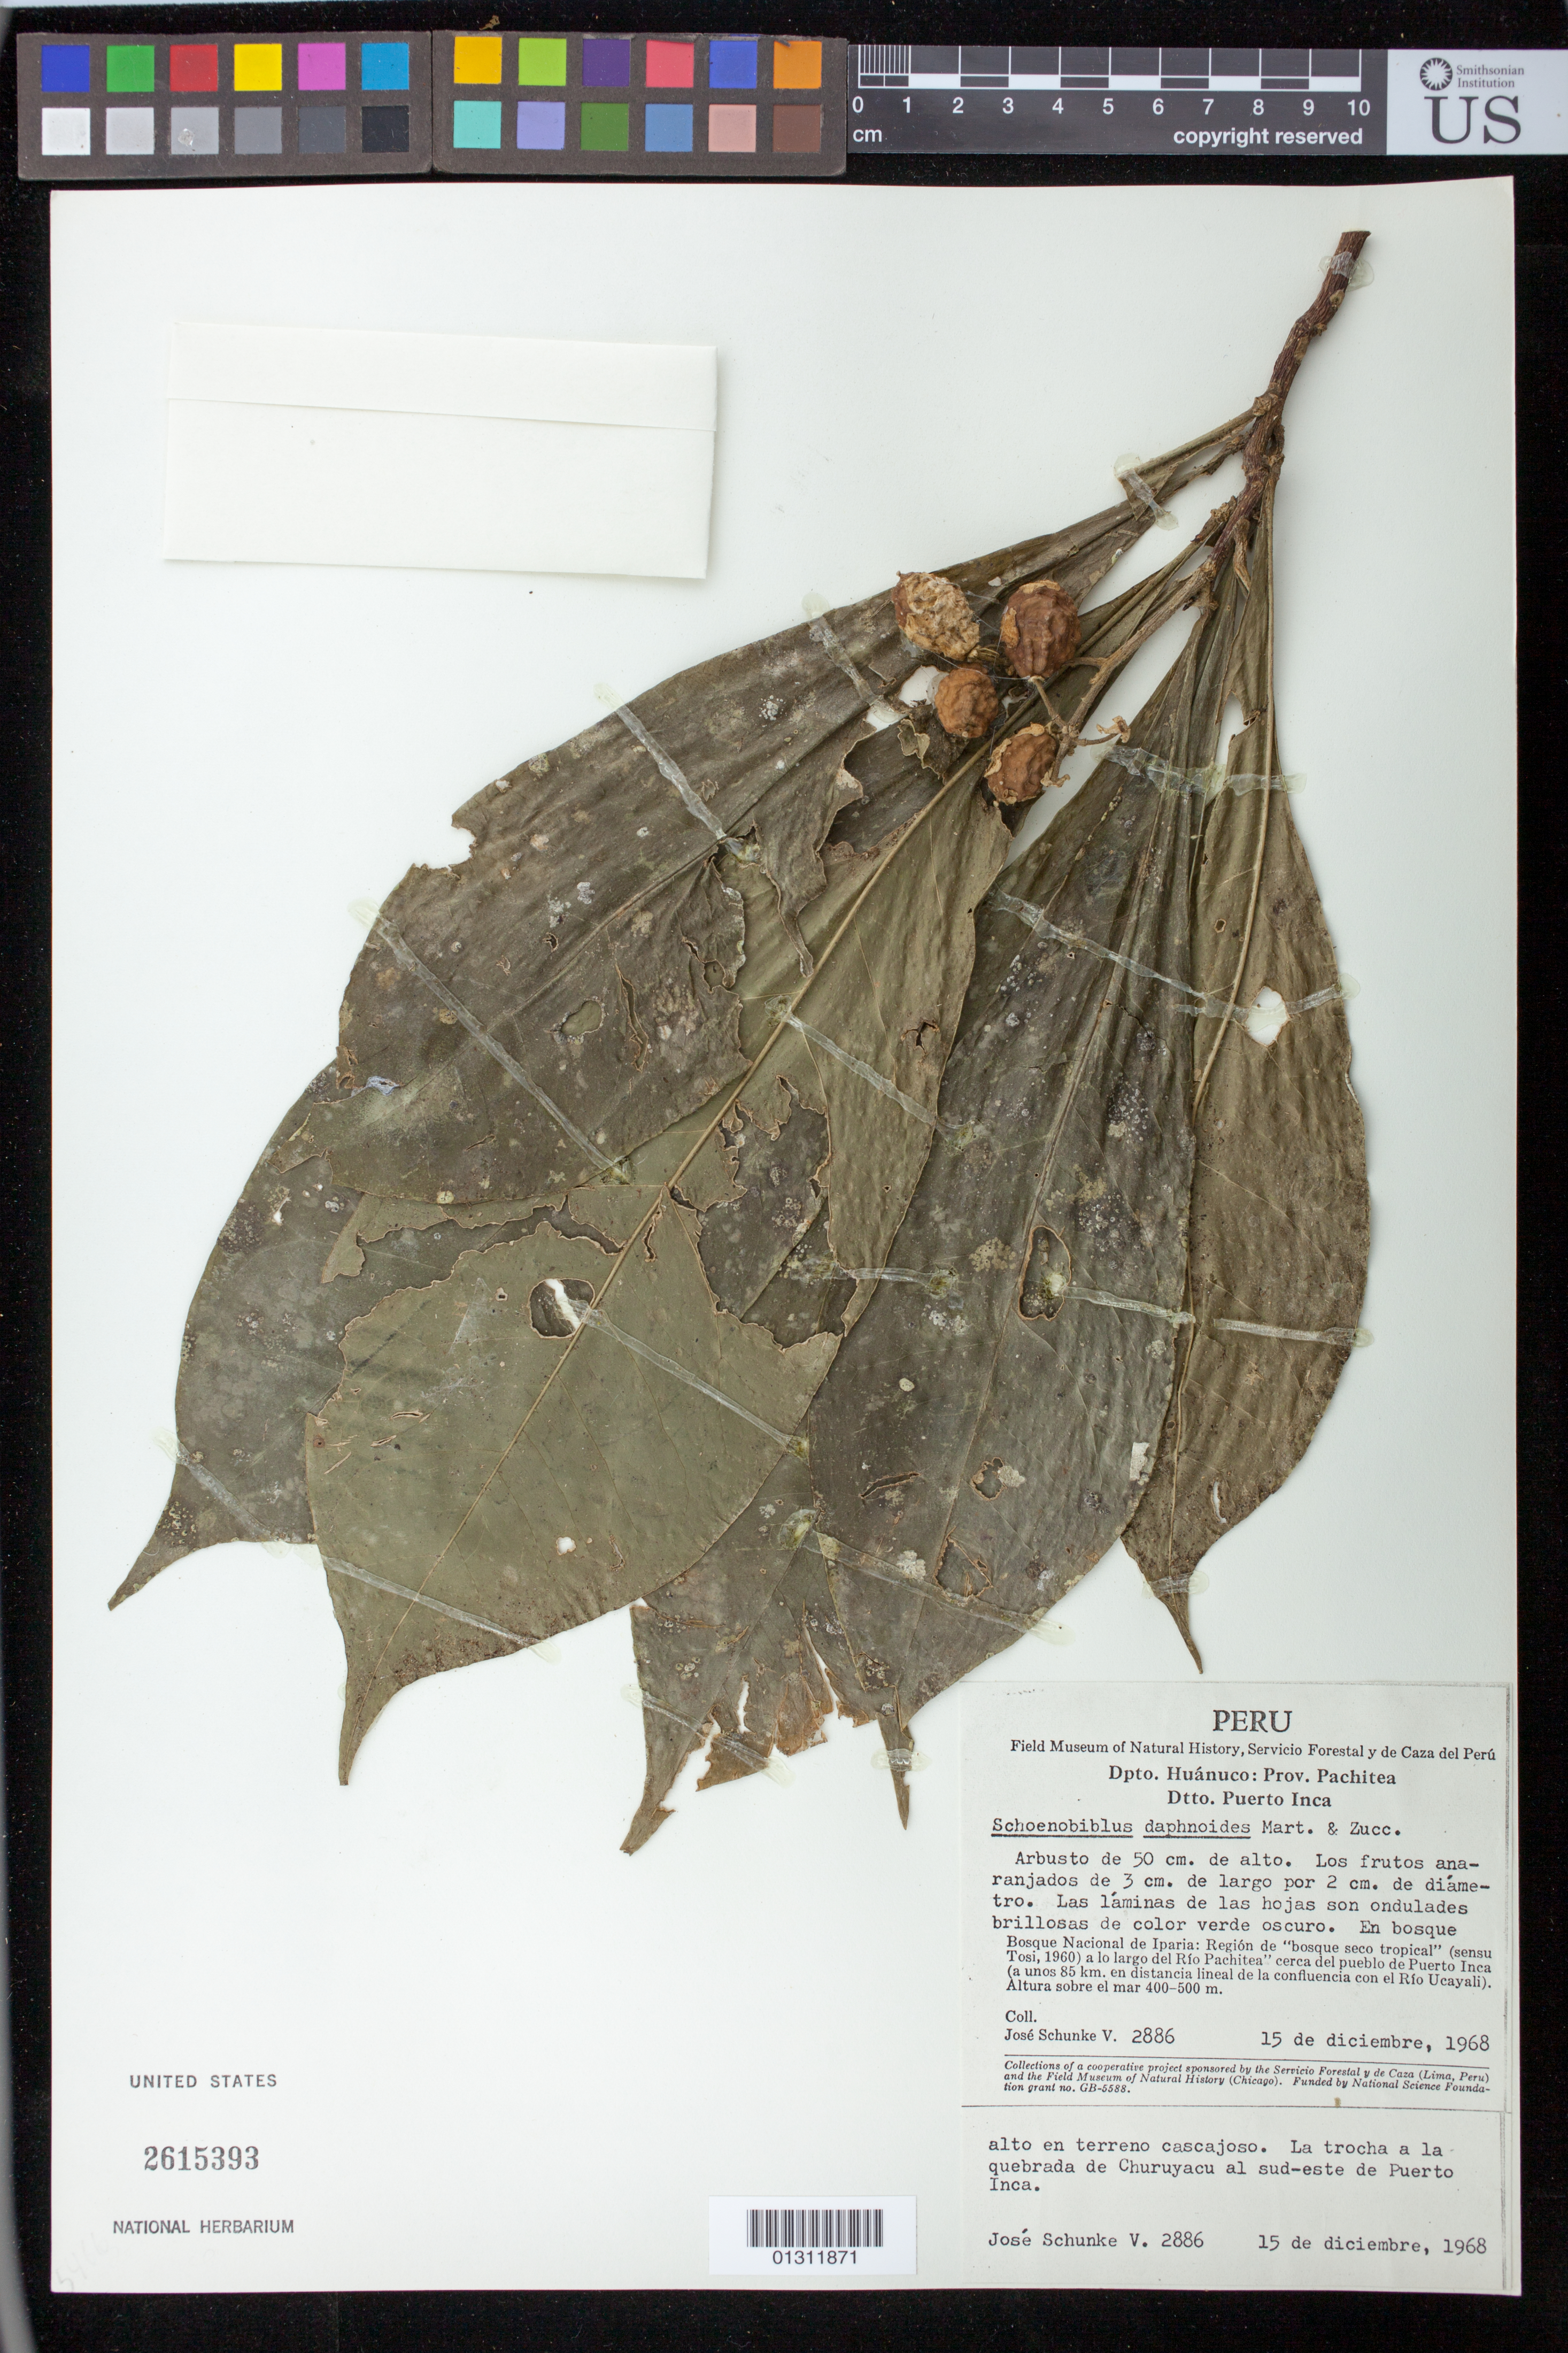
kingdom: Plantae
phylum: Tracheophyta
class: Magnoliopsida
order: Malvales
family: Thymelaeaceae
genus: Schoenobiblus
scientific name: Schoenobiblus daphnoides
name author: Mart.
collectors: J. Schunke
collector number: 2886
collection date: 1968-12-15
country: Peru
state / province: Huánuco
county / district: Pachitea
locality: Dtto. Puerto Inca. Bosque National de Iparia: a lo largo del Rio Pachitea cerca del pueblo de Puerto Inca ( a unos 85 km en distancia lineal de la confluencia con el Rio Ucayali).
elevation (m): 400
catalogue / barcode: US 2615393